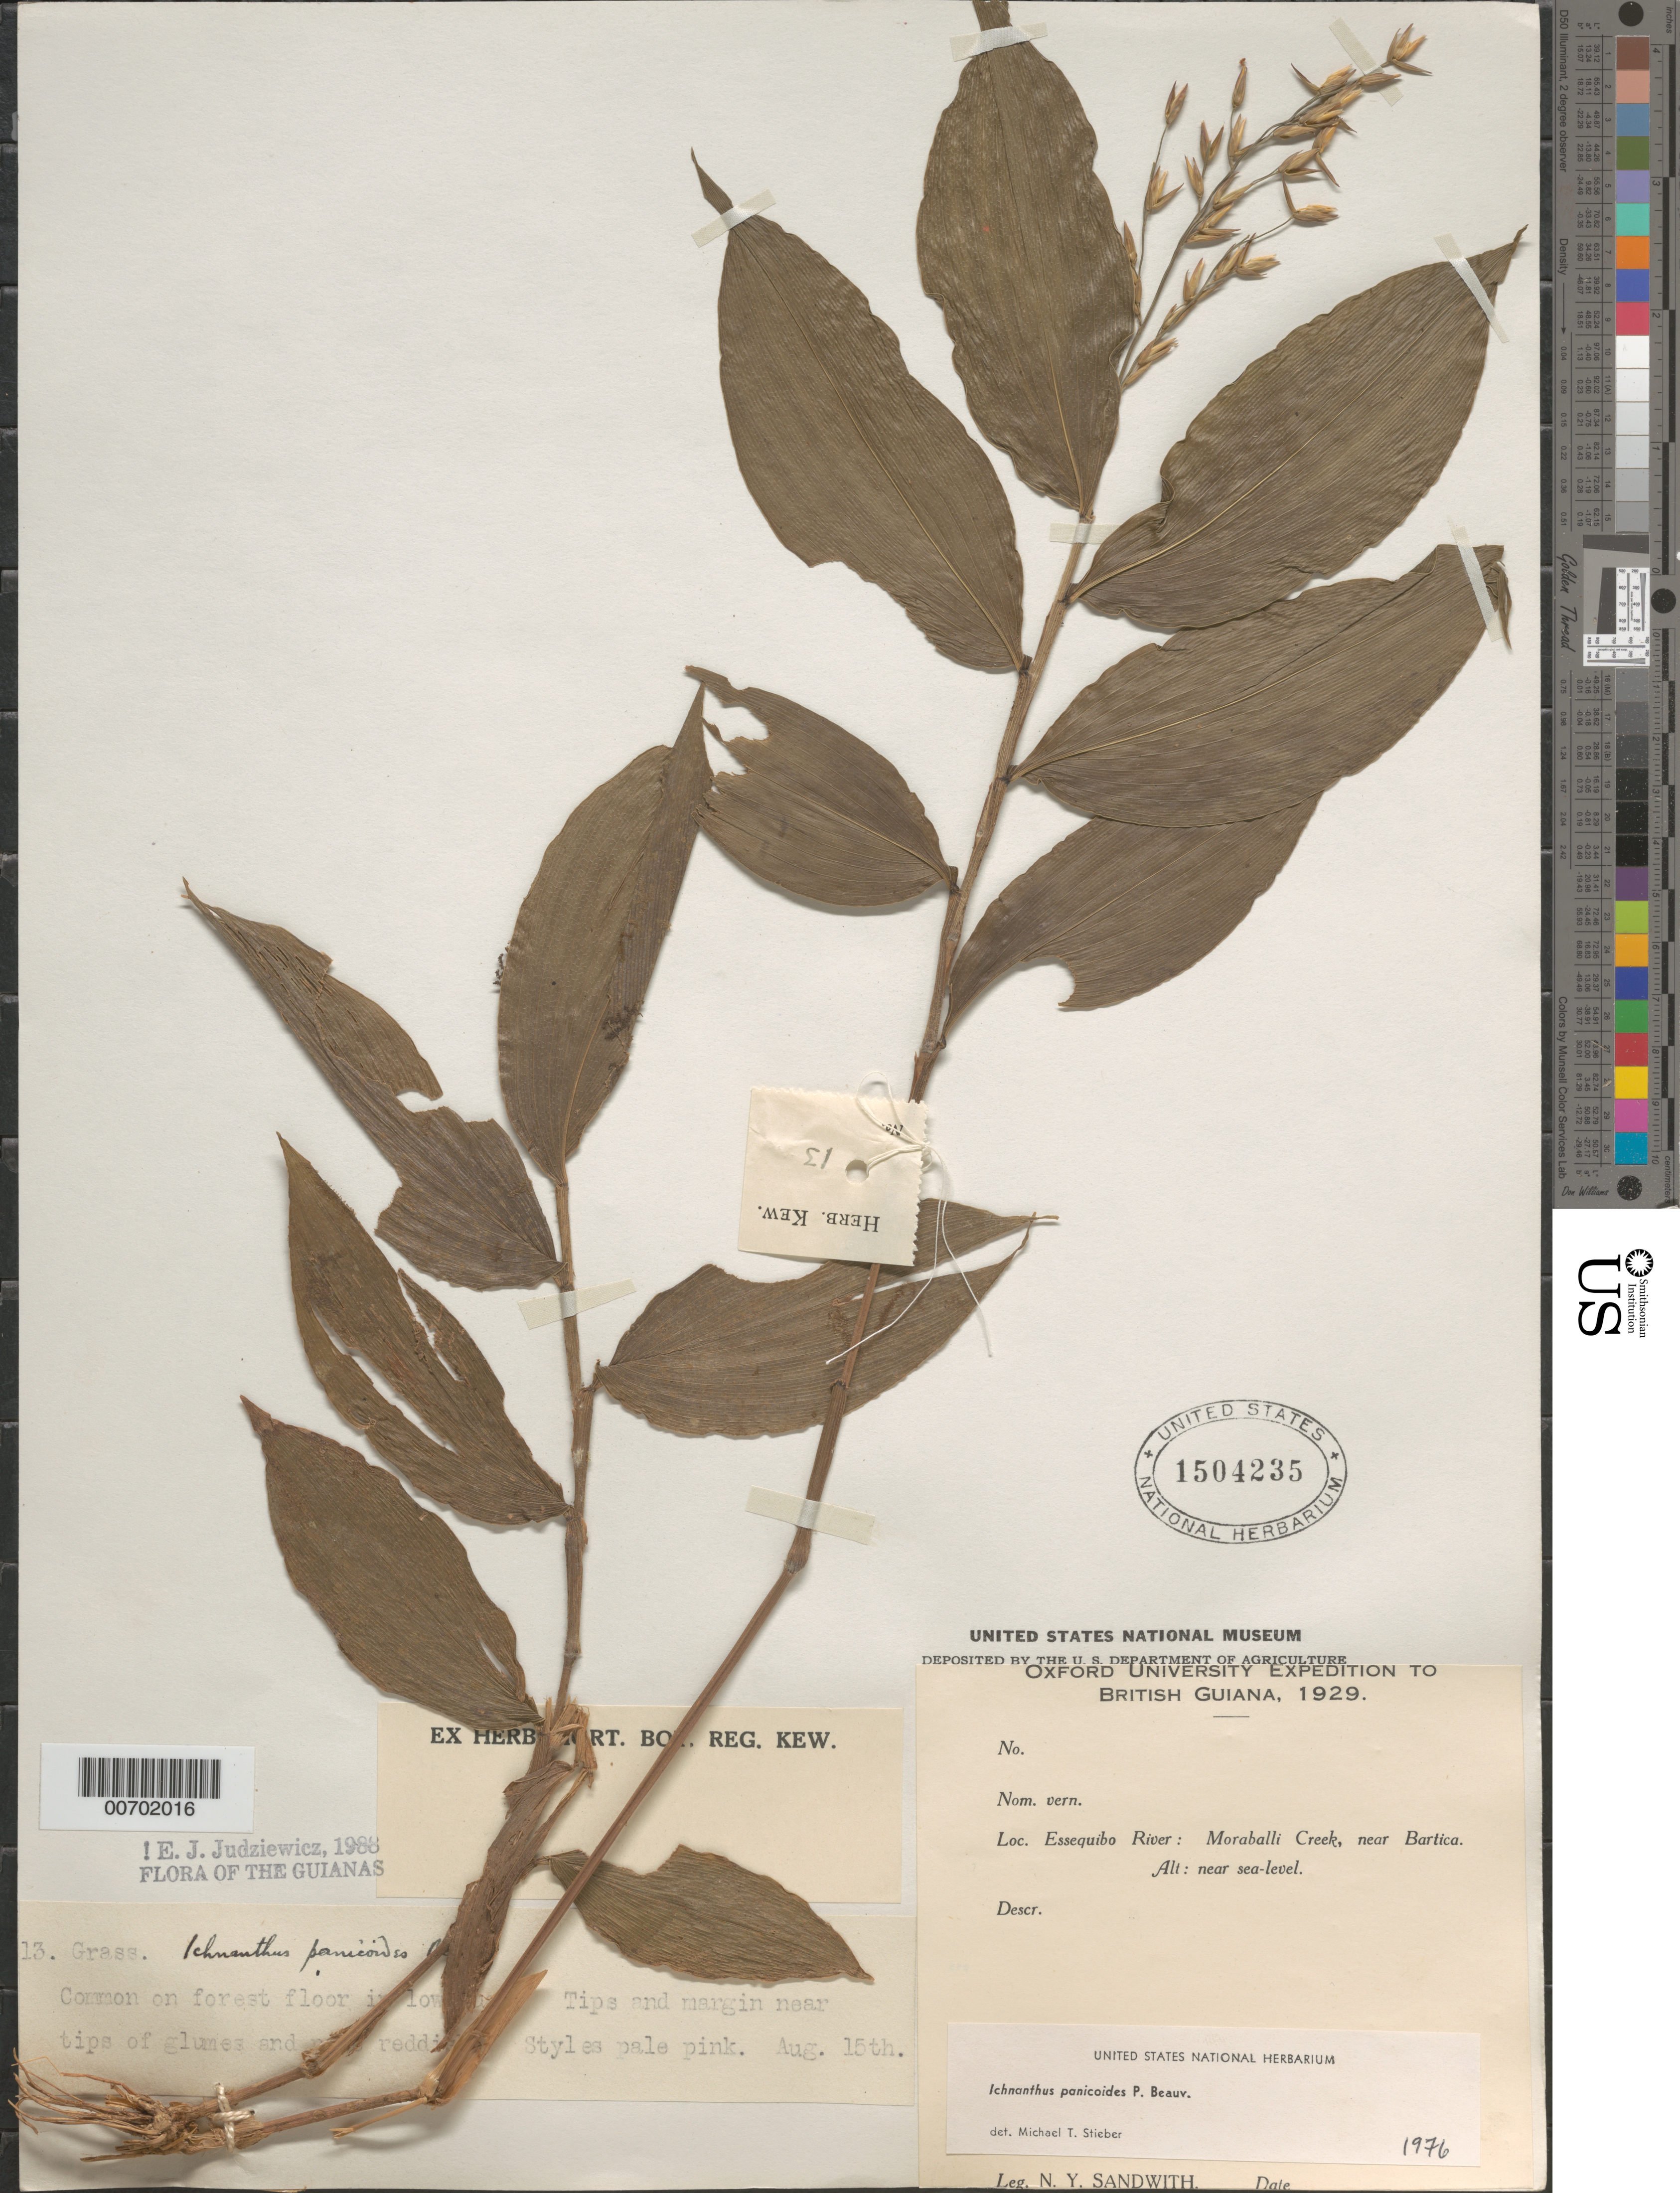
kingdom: Plantae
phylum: Tracheophyta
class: Liliopsida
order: Poales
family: Poaceae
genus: Ichnanthus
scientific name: Ichnanthus panicoides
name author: P. Beauv.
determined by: Stieber, M. T.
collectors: N. Y. Sandwith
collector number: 13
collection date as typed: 15-Aug-29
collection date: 1929-08-15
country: Guyana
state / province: U. Demerara-Berbice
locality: Moraballi Creek, Essequibo R., near Bartica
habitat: Forest floor in low bush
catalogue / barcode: US 1504235